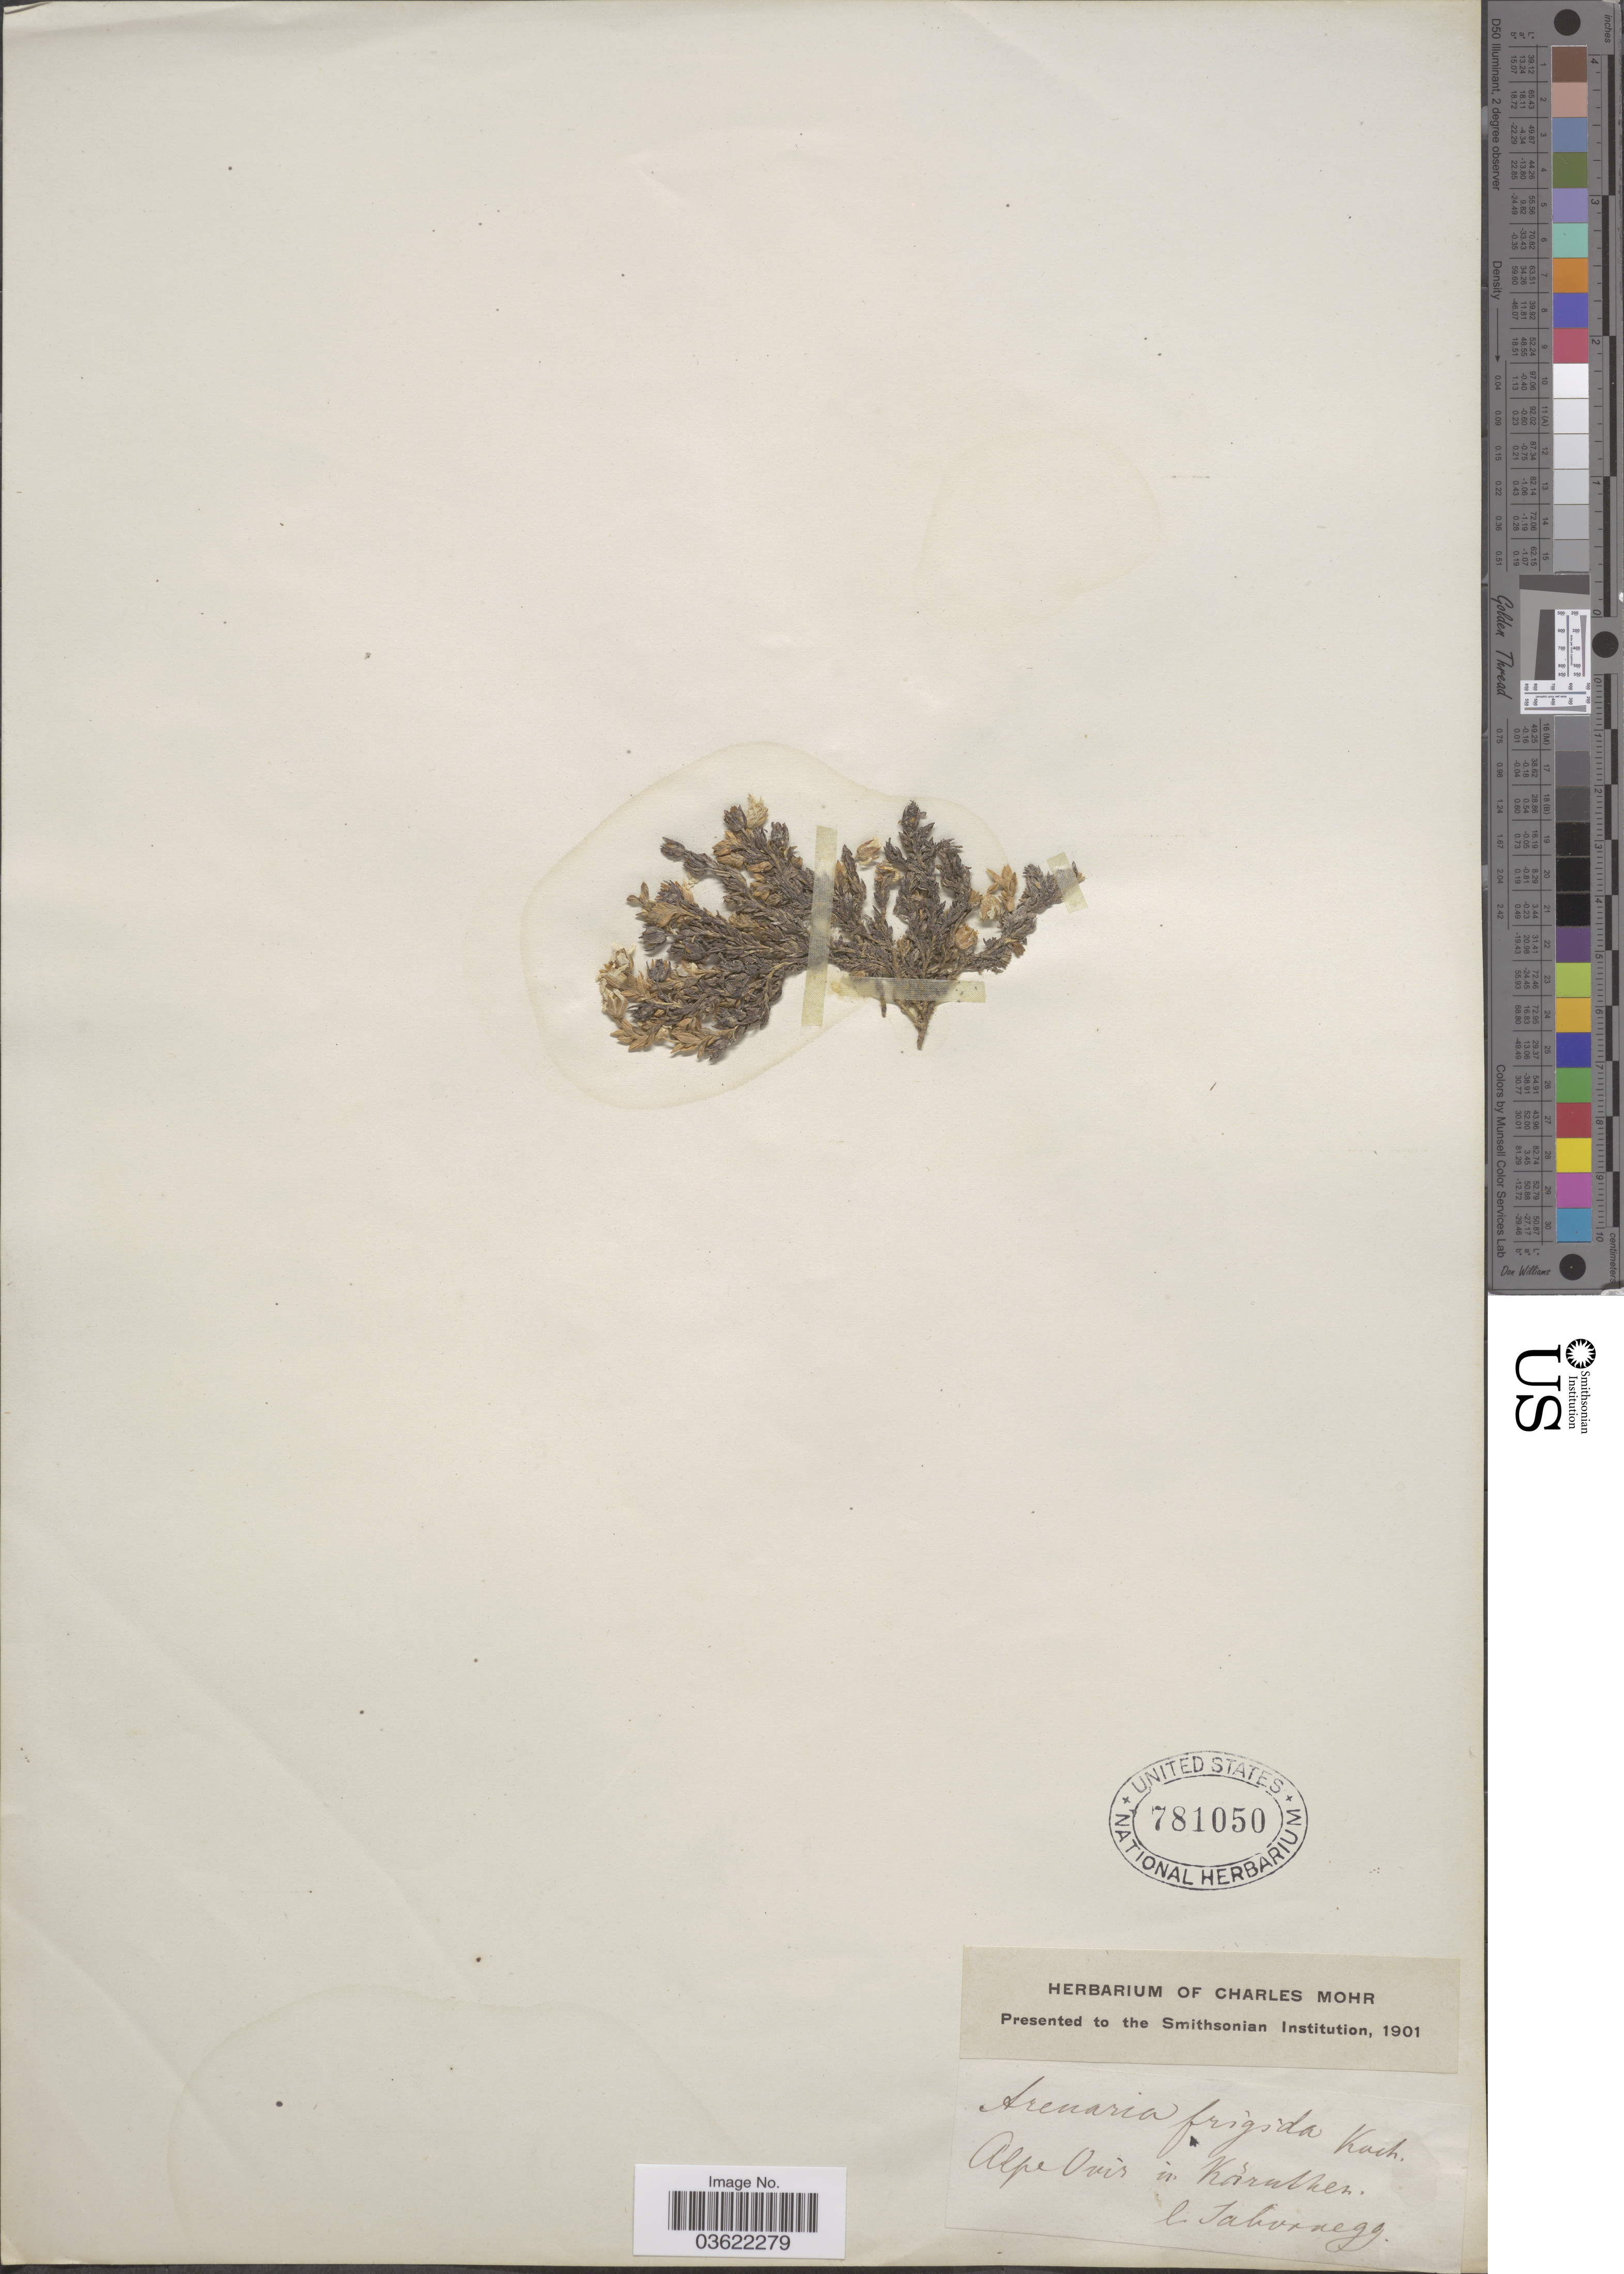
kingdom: Plantae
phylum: Tracheophyta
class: Magnoliopsida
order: Caryophyllales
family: Caryophyllaceae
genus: Arenaria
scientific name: Arenaria frigida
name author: Rupr.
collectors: L. Tabornegg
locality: Alpe Ovis in Körulken. [interpreted]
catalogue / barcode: US 781050